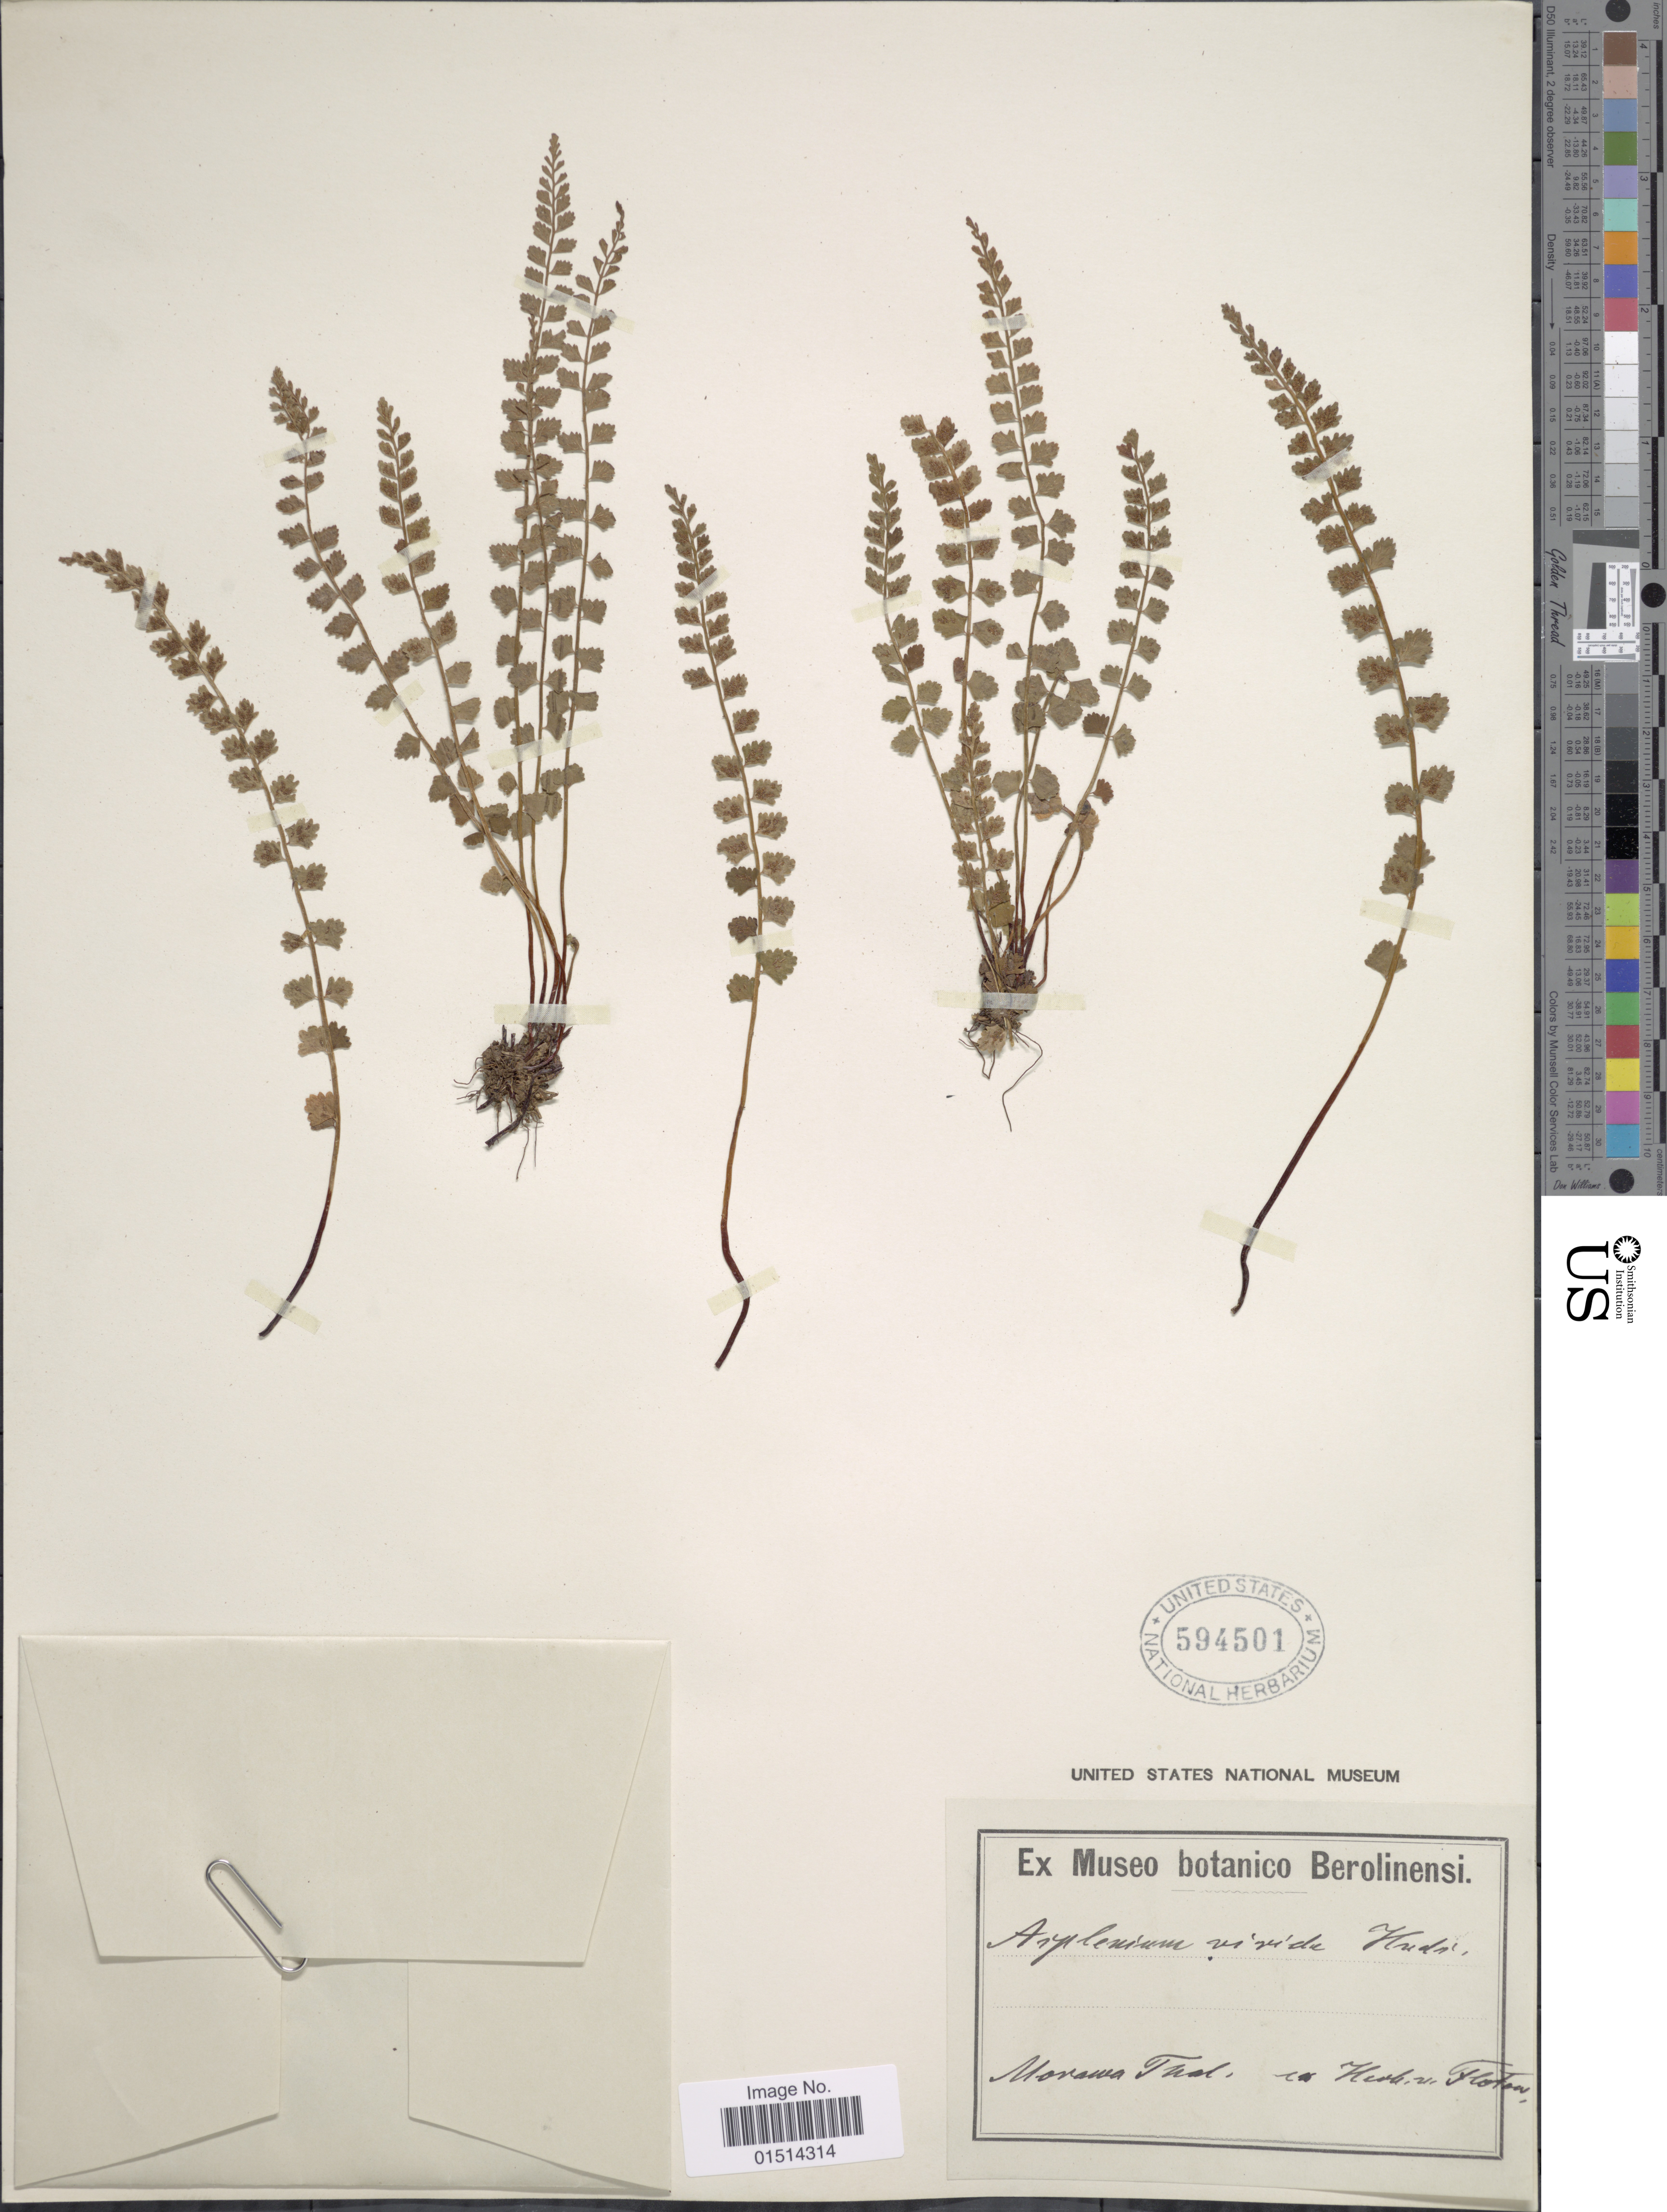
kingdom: Plantae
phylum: Tracheophyta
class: Polypodiopsida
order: Polypodiales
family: Aspleniaceae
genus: Asplenium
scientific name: Asplenium viride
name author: Huds.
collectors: ex herb. v. Flotan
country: Norway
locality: Norawa Tual [interpreted]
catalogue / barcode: US 594501